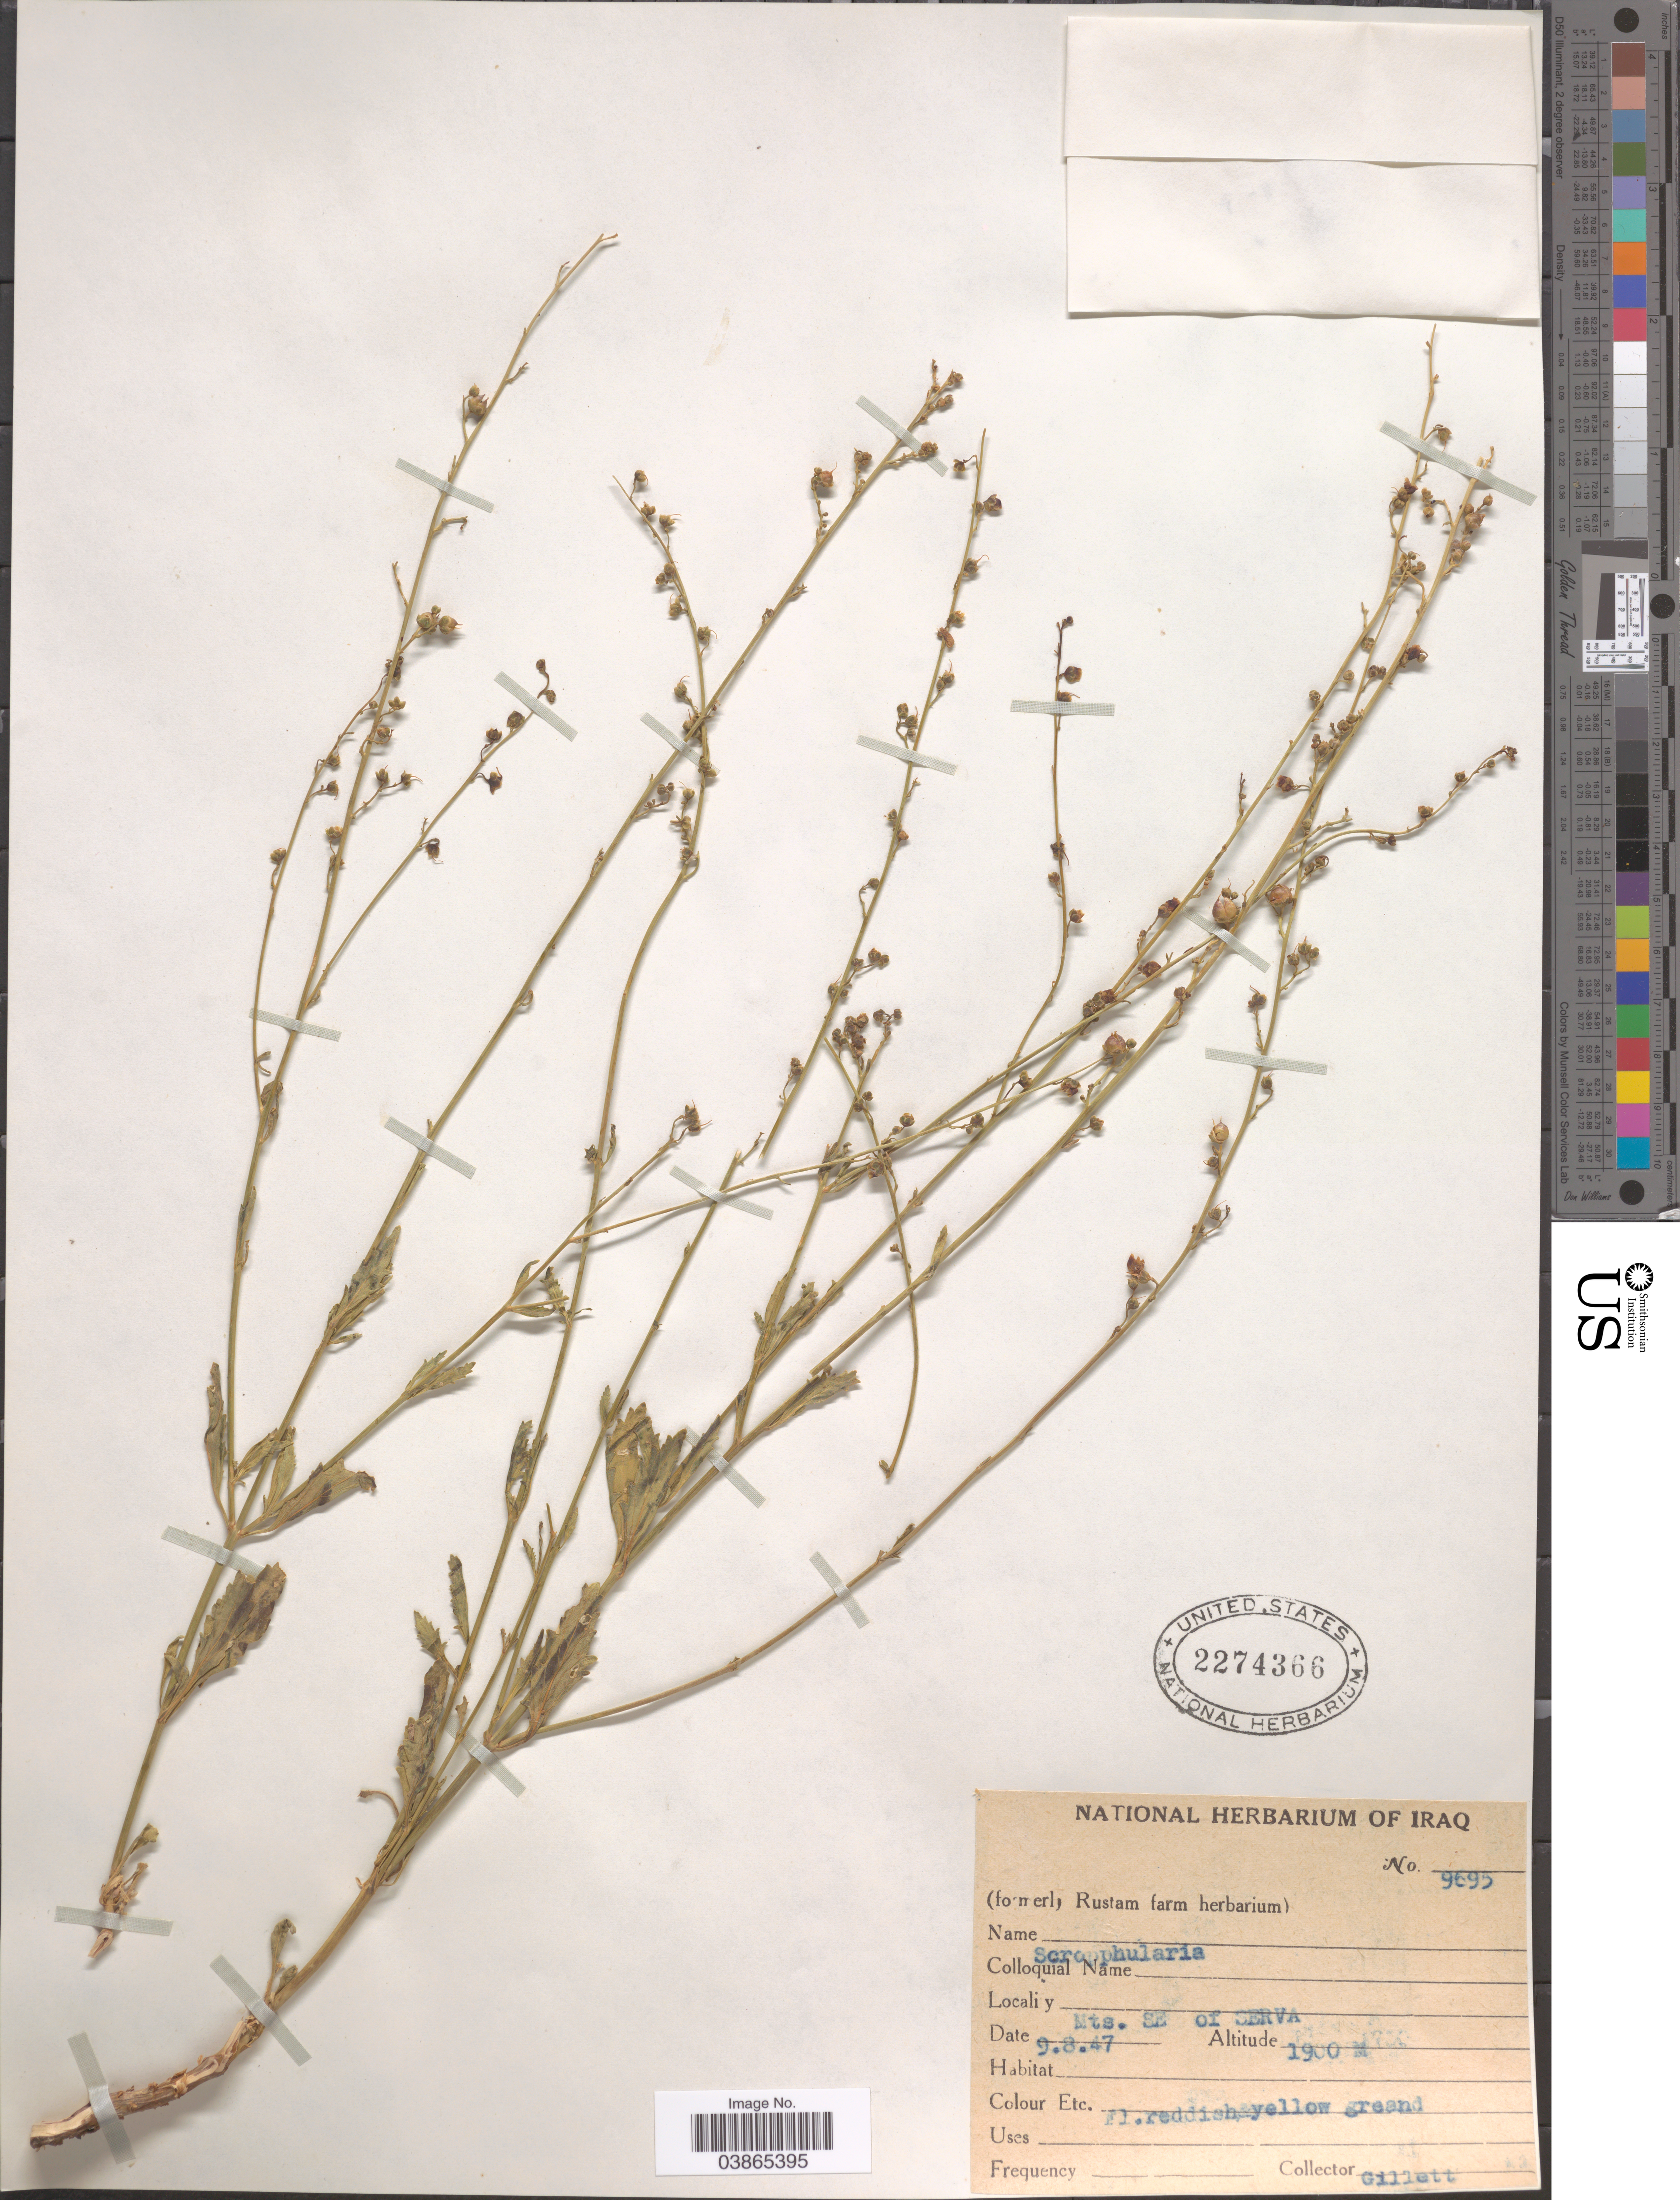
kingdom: Plantae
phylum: Tracheophyta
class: Magnoliopsida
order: Lamiales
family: Scrophulariaceae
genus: Scrophularia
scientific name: Scrophularia sp.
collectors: Gillett, --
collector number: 9695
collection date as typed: Transcribed d/m/y: 9/8/47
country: Iraq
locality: Mts. SE of Serva.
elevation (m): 1900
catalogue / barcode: US 2274366